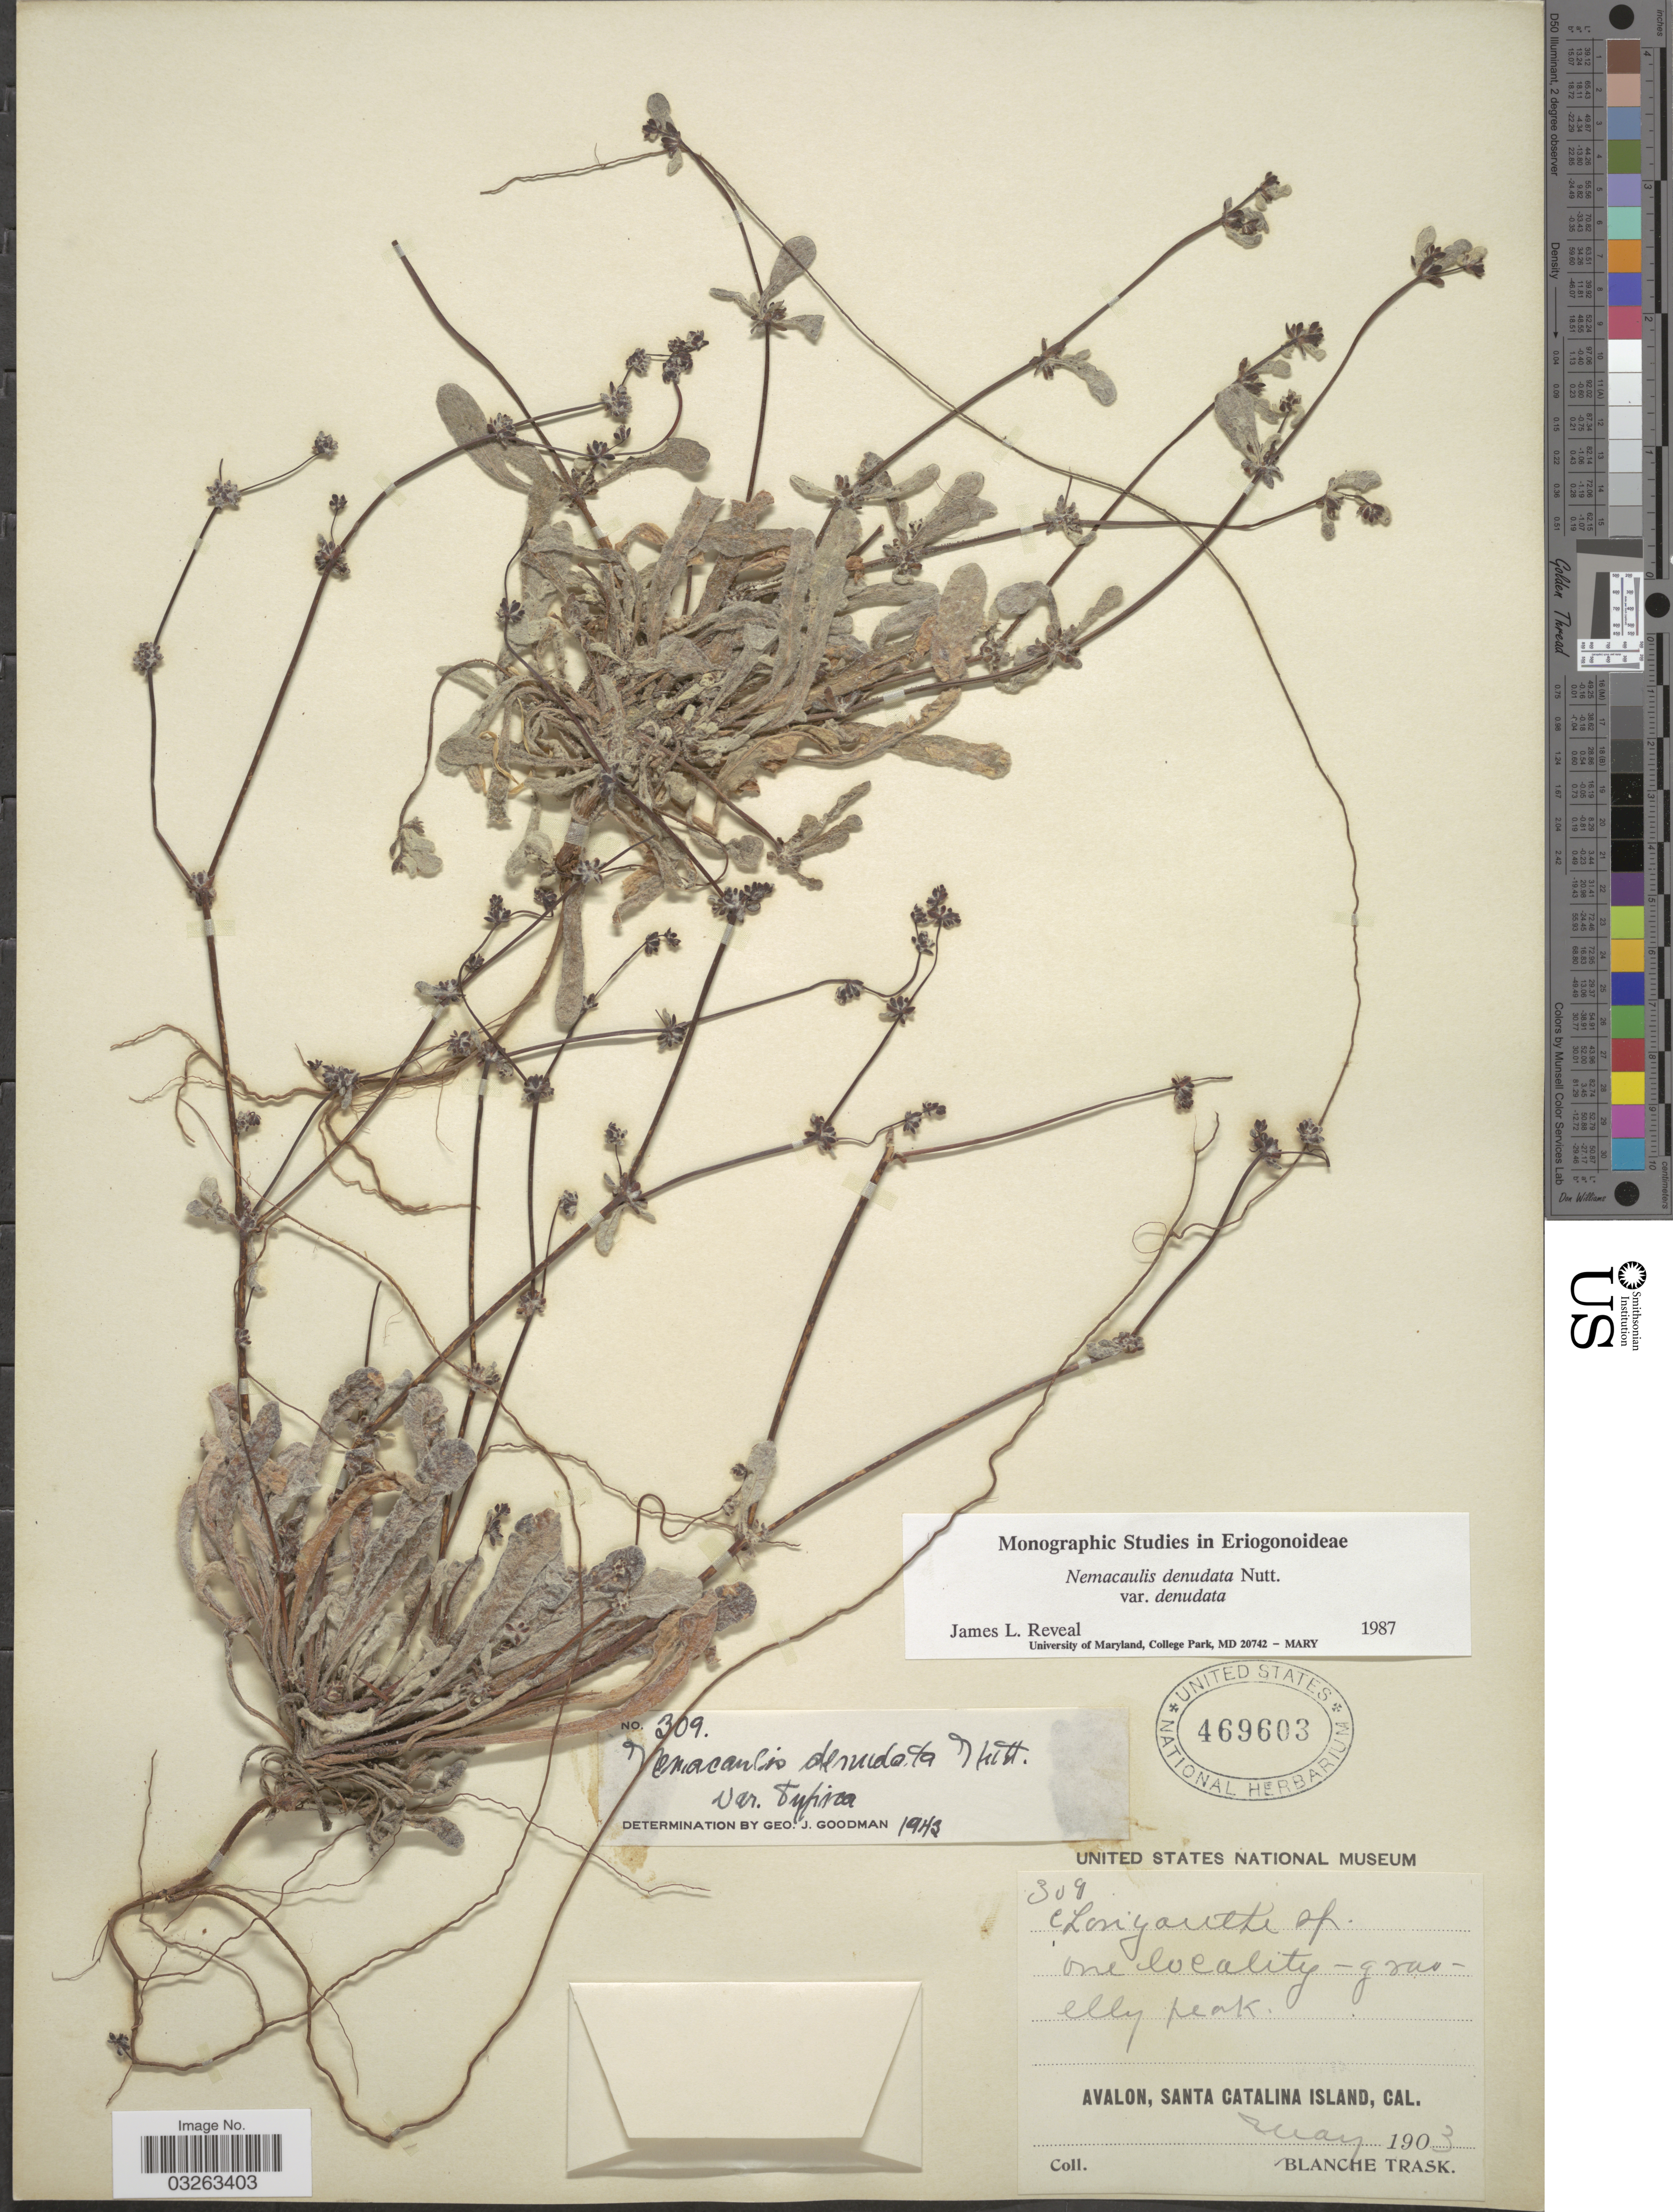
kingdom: Plantae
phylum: Tracheophyta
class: Magnoliopsida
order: Caryophyllales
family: Polygonaceae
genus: Nemacaulis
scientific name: Nemacaulis denudata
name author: Nutt.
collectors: B. Trask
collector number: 309*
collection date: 1903-05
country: United States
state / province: California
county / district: Los Angeles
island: Santa Catalina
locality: Avalon, Santa Catalina Island.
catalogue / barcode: US 469603